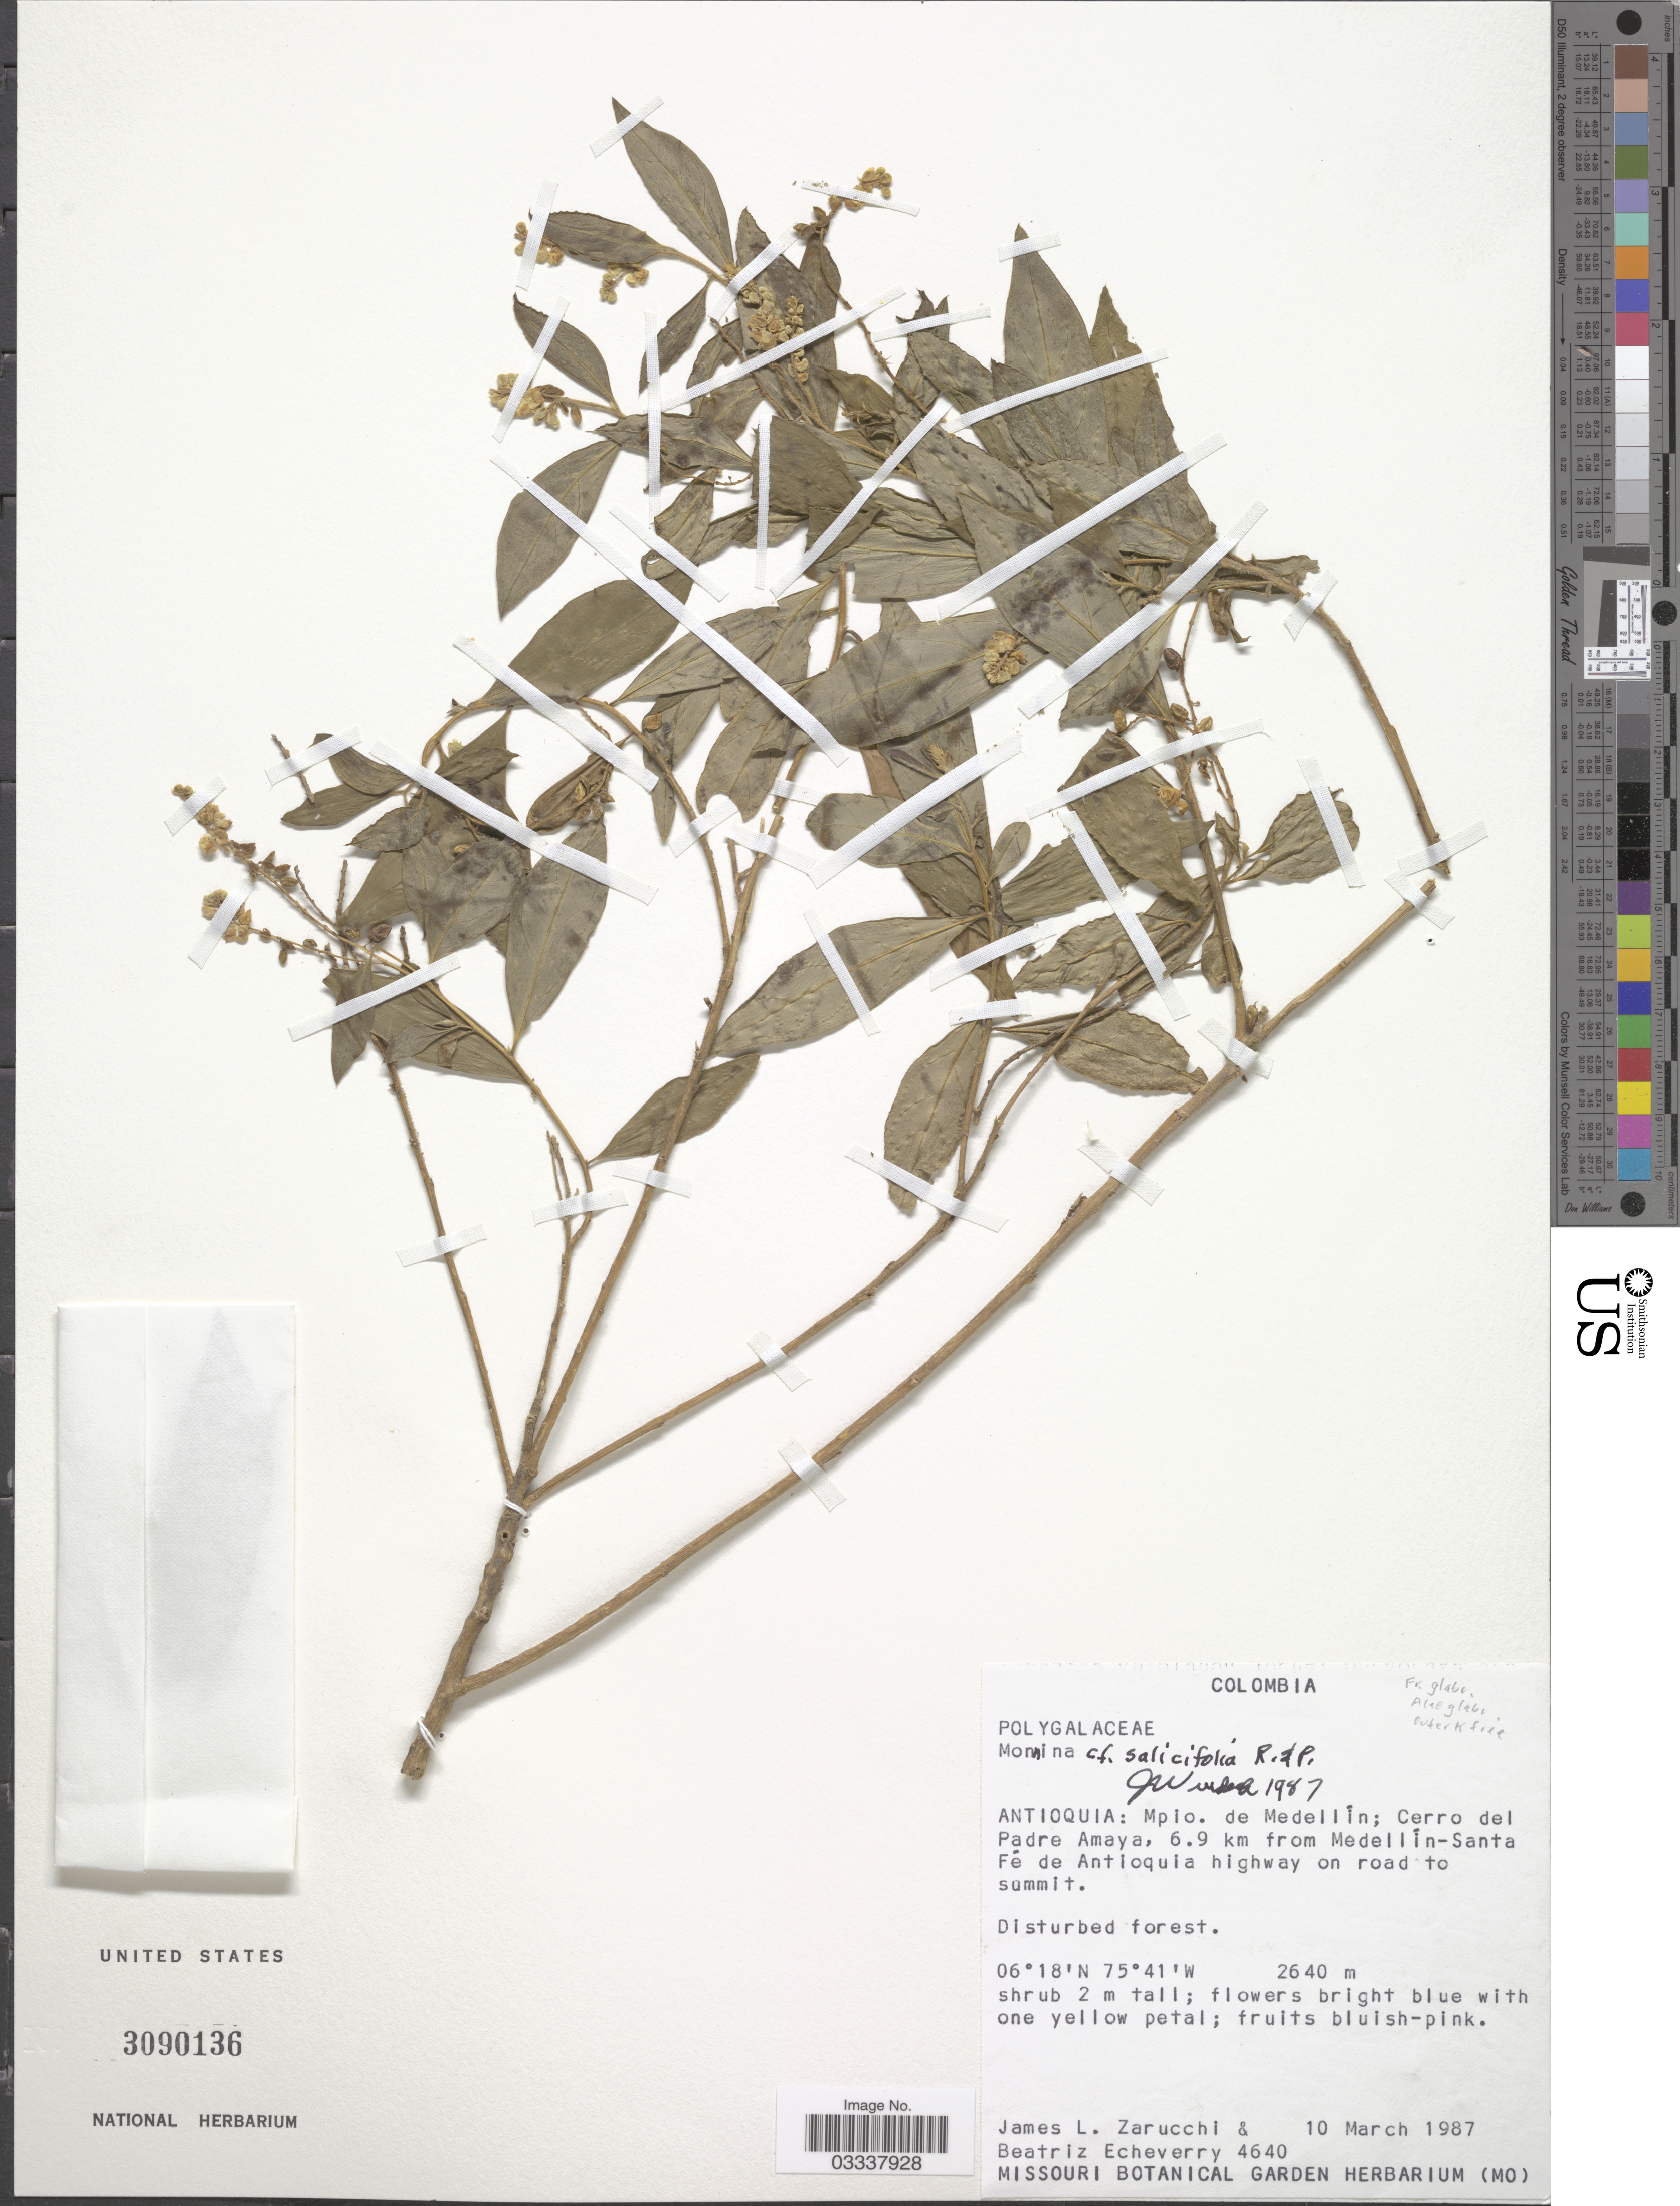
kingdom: Plantae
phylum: Tracheophyta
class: Magnoliopsida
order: Fabales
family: Polygalaceae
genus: Monnina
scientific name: Monnina salicifolia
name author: Ruiz & Pav.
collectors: J. L. Zarucchi & B. Echeverry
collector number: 4640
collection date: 1987-03-10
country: Colombia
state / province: Antioquia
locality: Mpio. de Medellín; Cerro del Padre Amaya, 6.9 km from Medellín-Santa Fé de Antioquia highway on road to summit.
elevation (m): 2640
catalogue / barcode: US 3090136